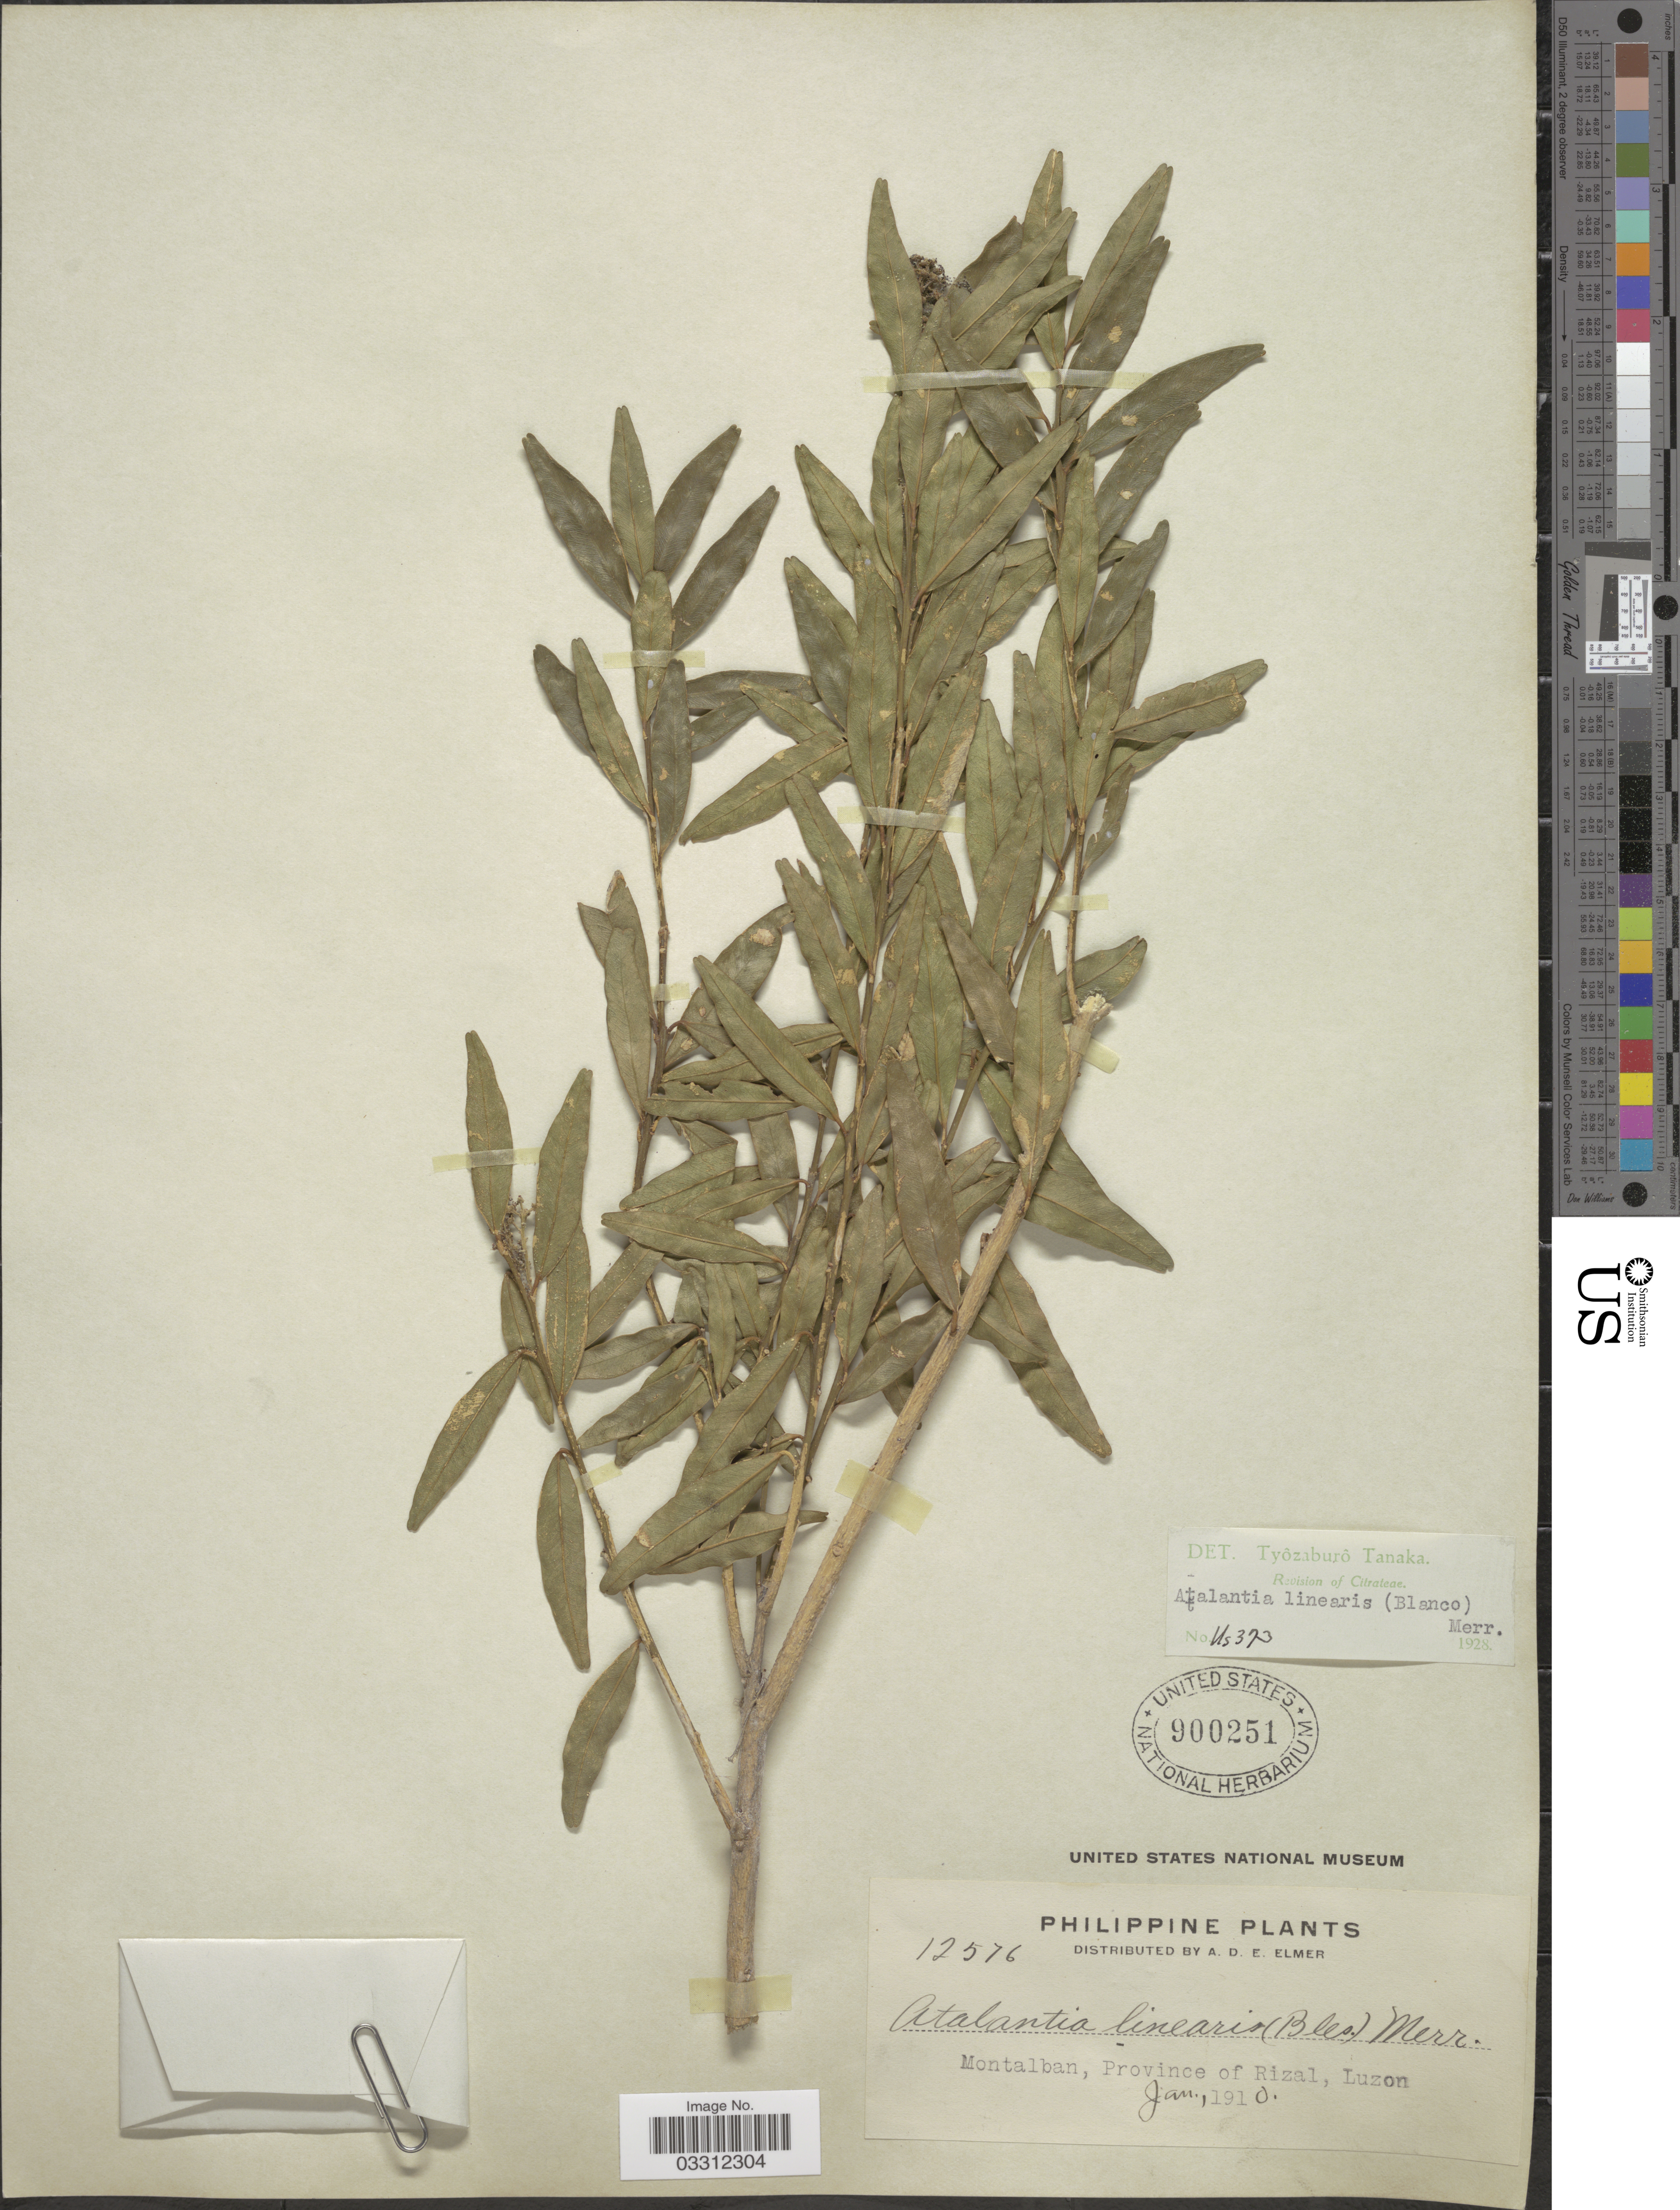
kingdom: Plantae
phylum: Tracheophyta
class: Magnoliopsida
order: Sapindales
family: Rutaceae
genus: Atalantia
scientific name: Atalantia linearis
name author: (Blanco) Merr.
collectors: A. D. E. Elmer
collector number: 12576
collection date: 1910-01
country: Philippines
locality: Montalban, Province of Rizal, Luzon.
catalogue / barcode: US 900251